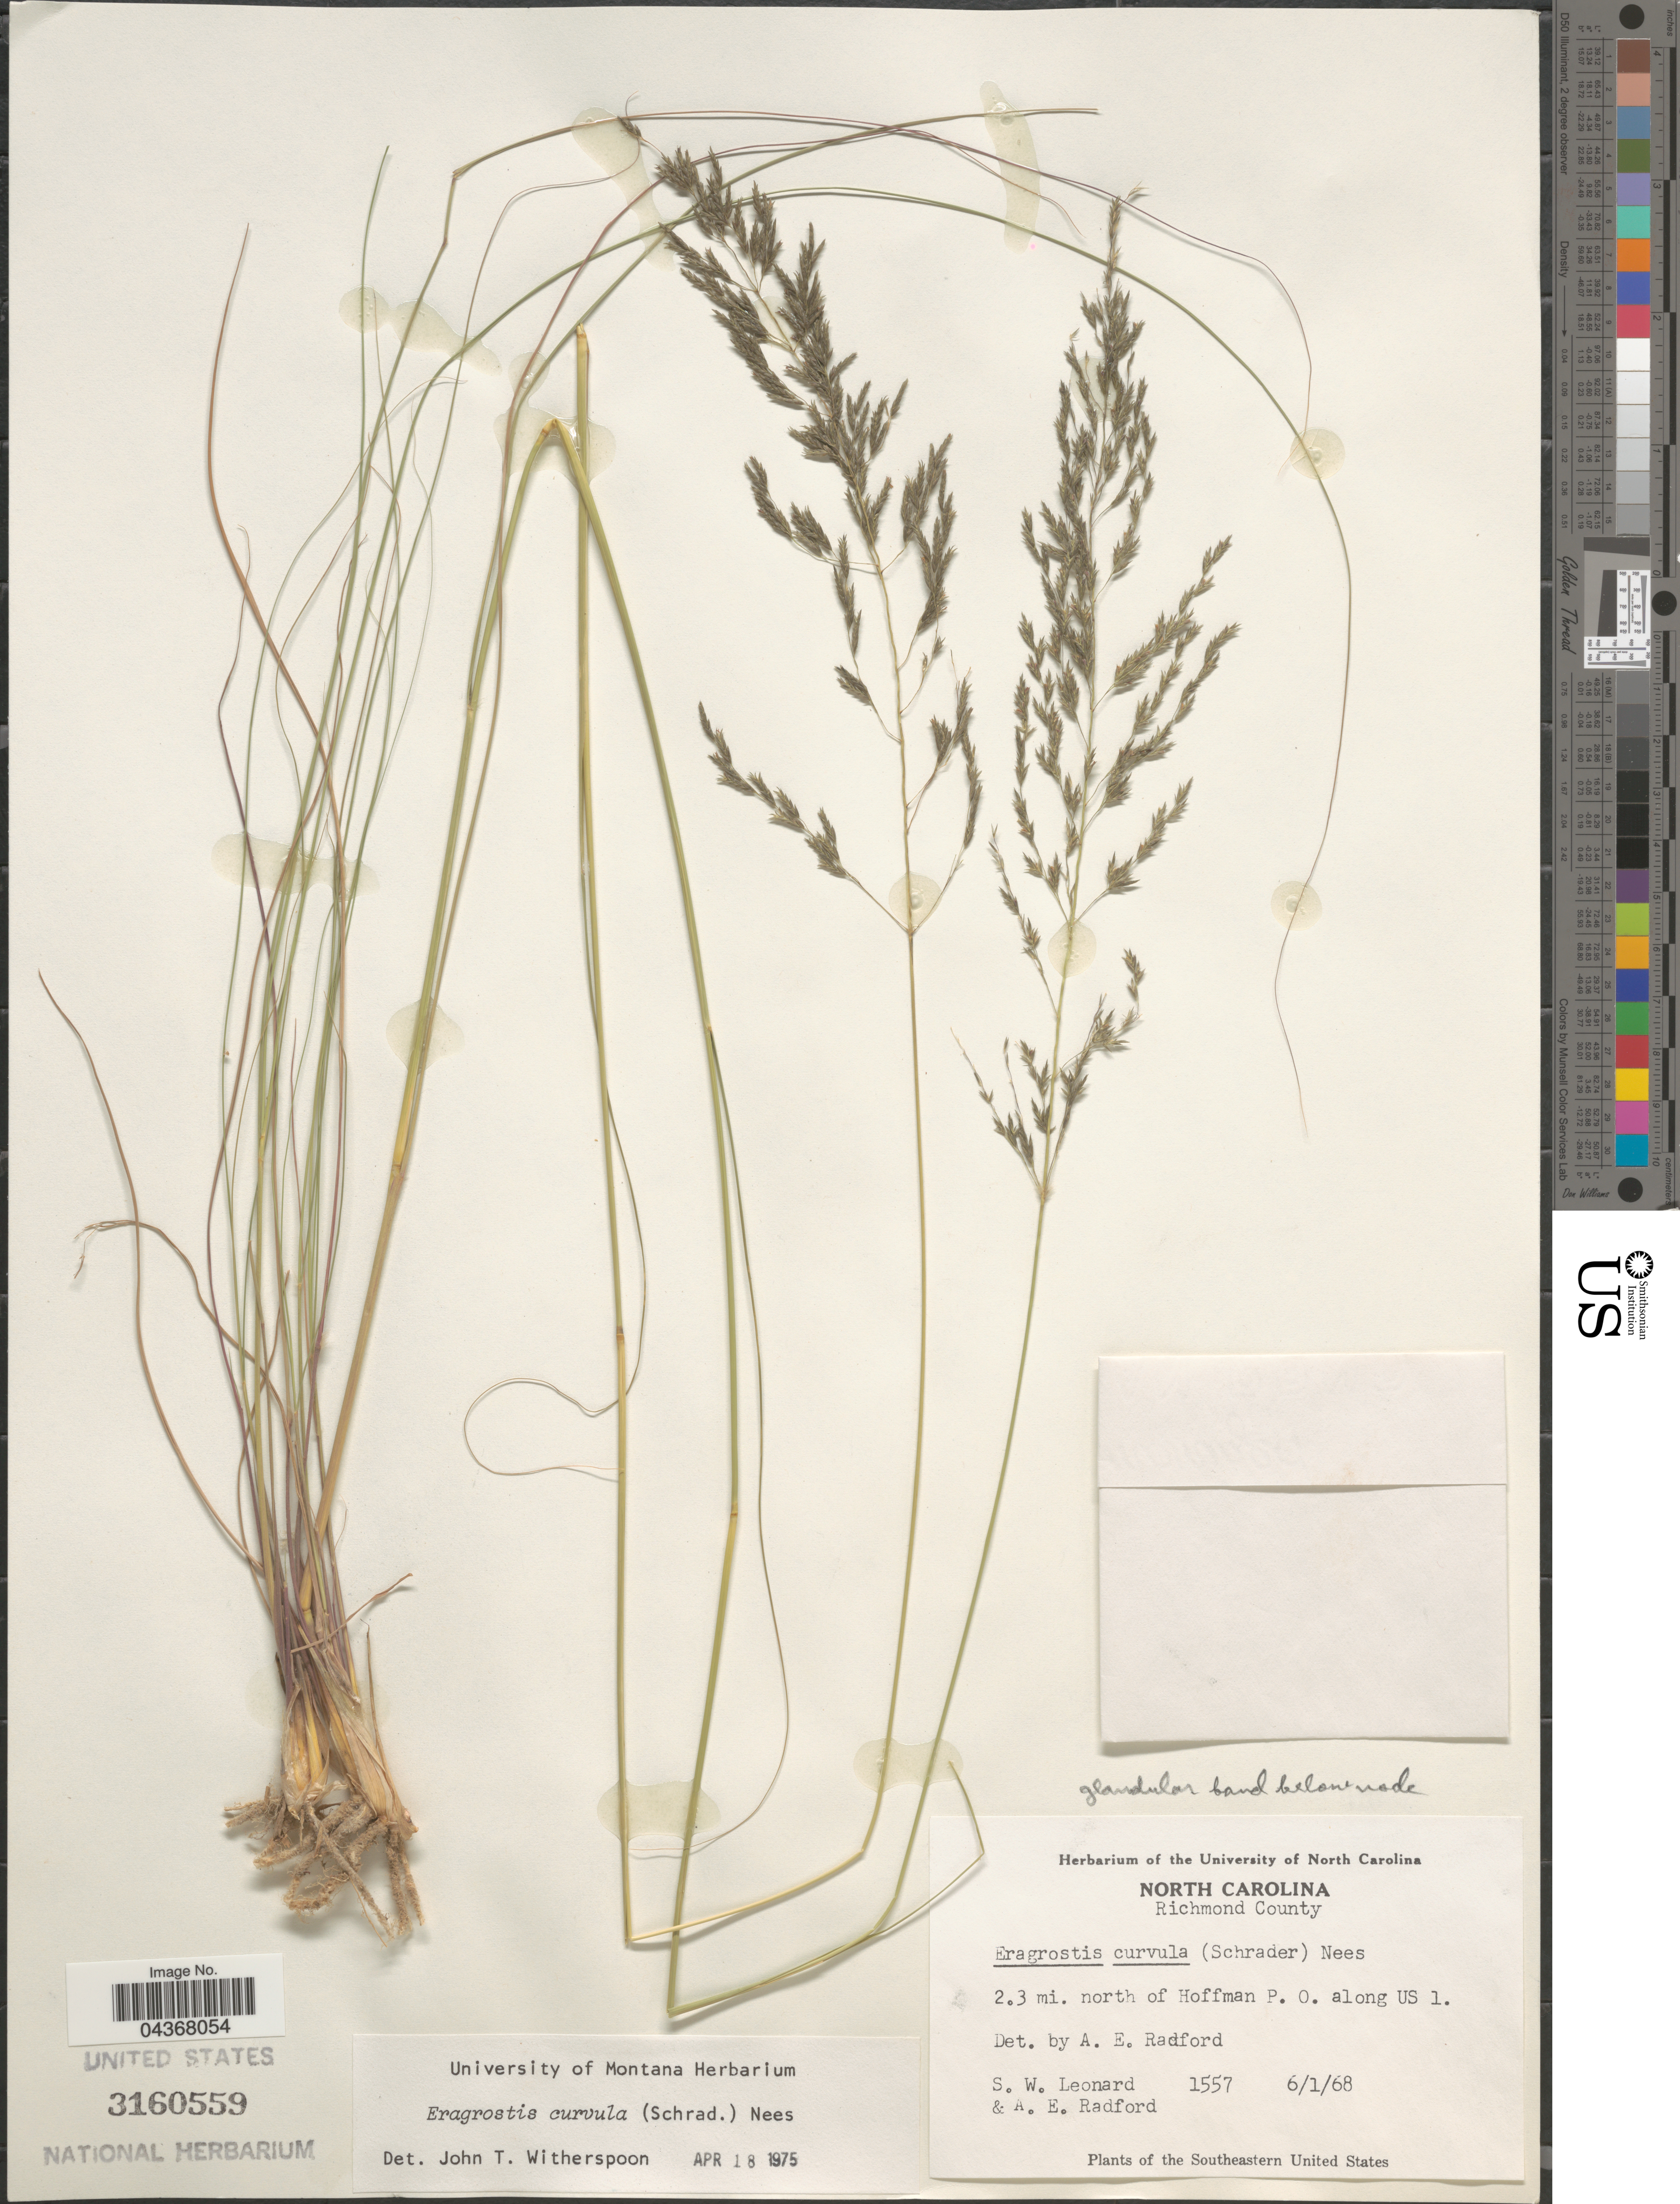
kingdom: Plantae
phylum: Tracheophyta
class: Liliopsida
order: Poales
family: Poaceae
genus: Eragrostis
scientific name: Eragrostis curvula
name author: (Schrad.) Nees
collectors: S. W. Leonard & A. E. Radford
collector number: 1557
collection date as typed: Transcribed d/m/y: 1/6/68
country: United States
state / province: North Carolina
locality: Richmond County. 2.3 mi. north of Hoffman P. O. along US 1. The Southeastern United States.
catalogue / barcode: US 3160559